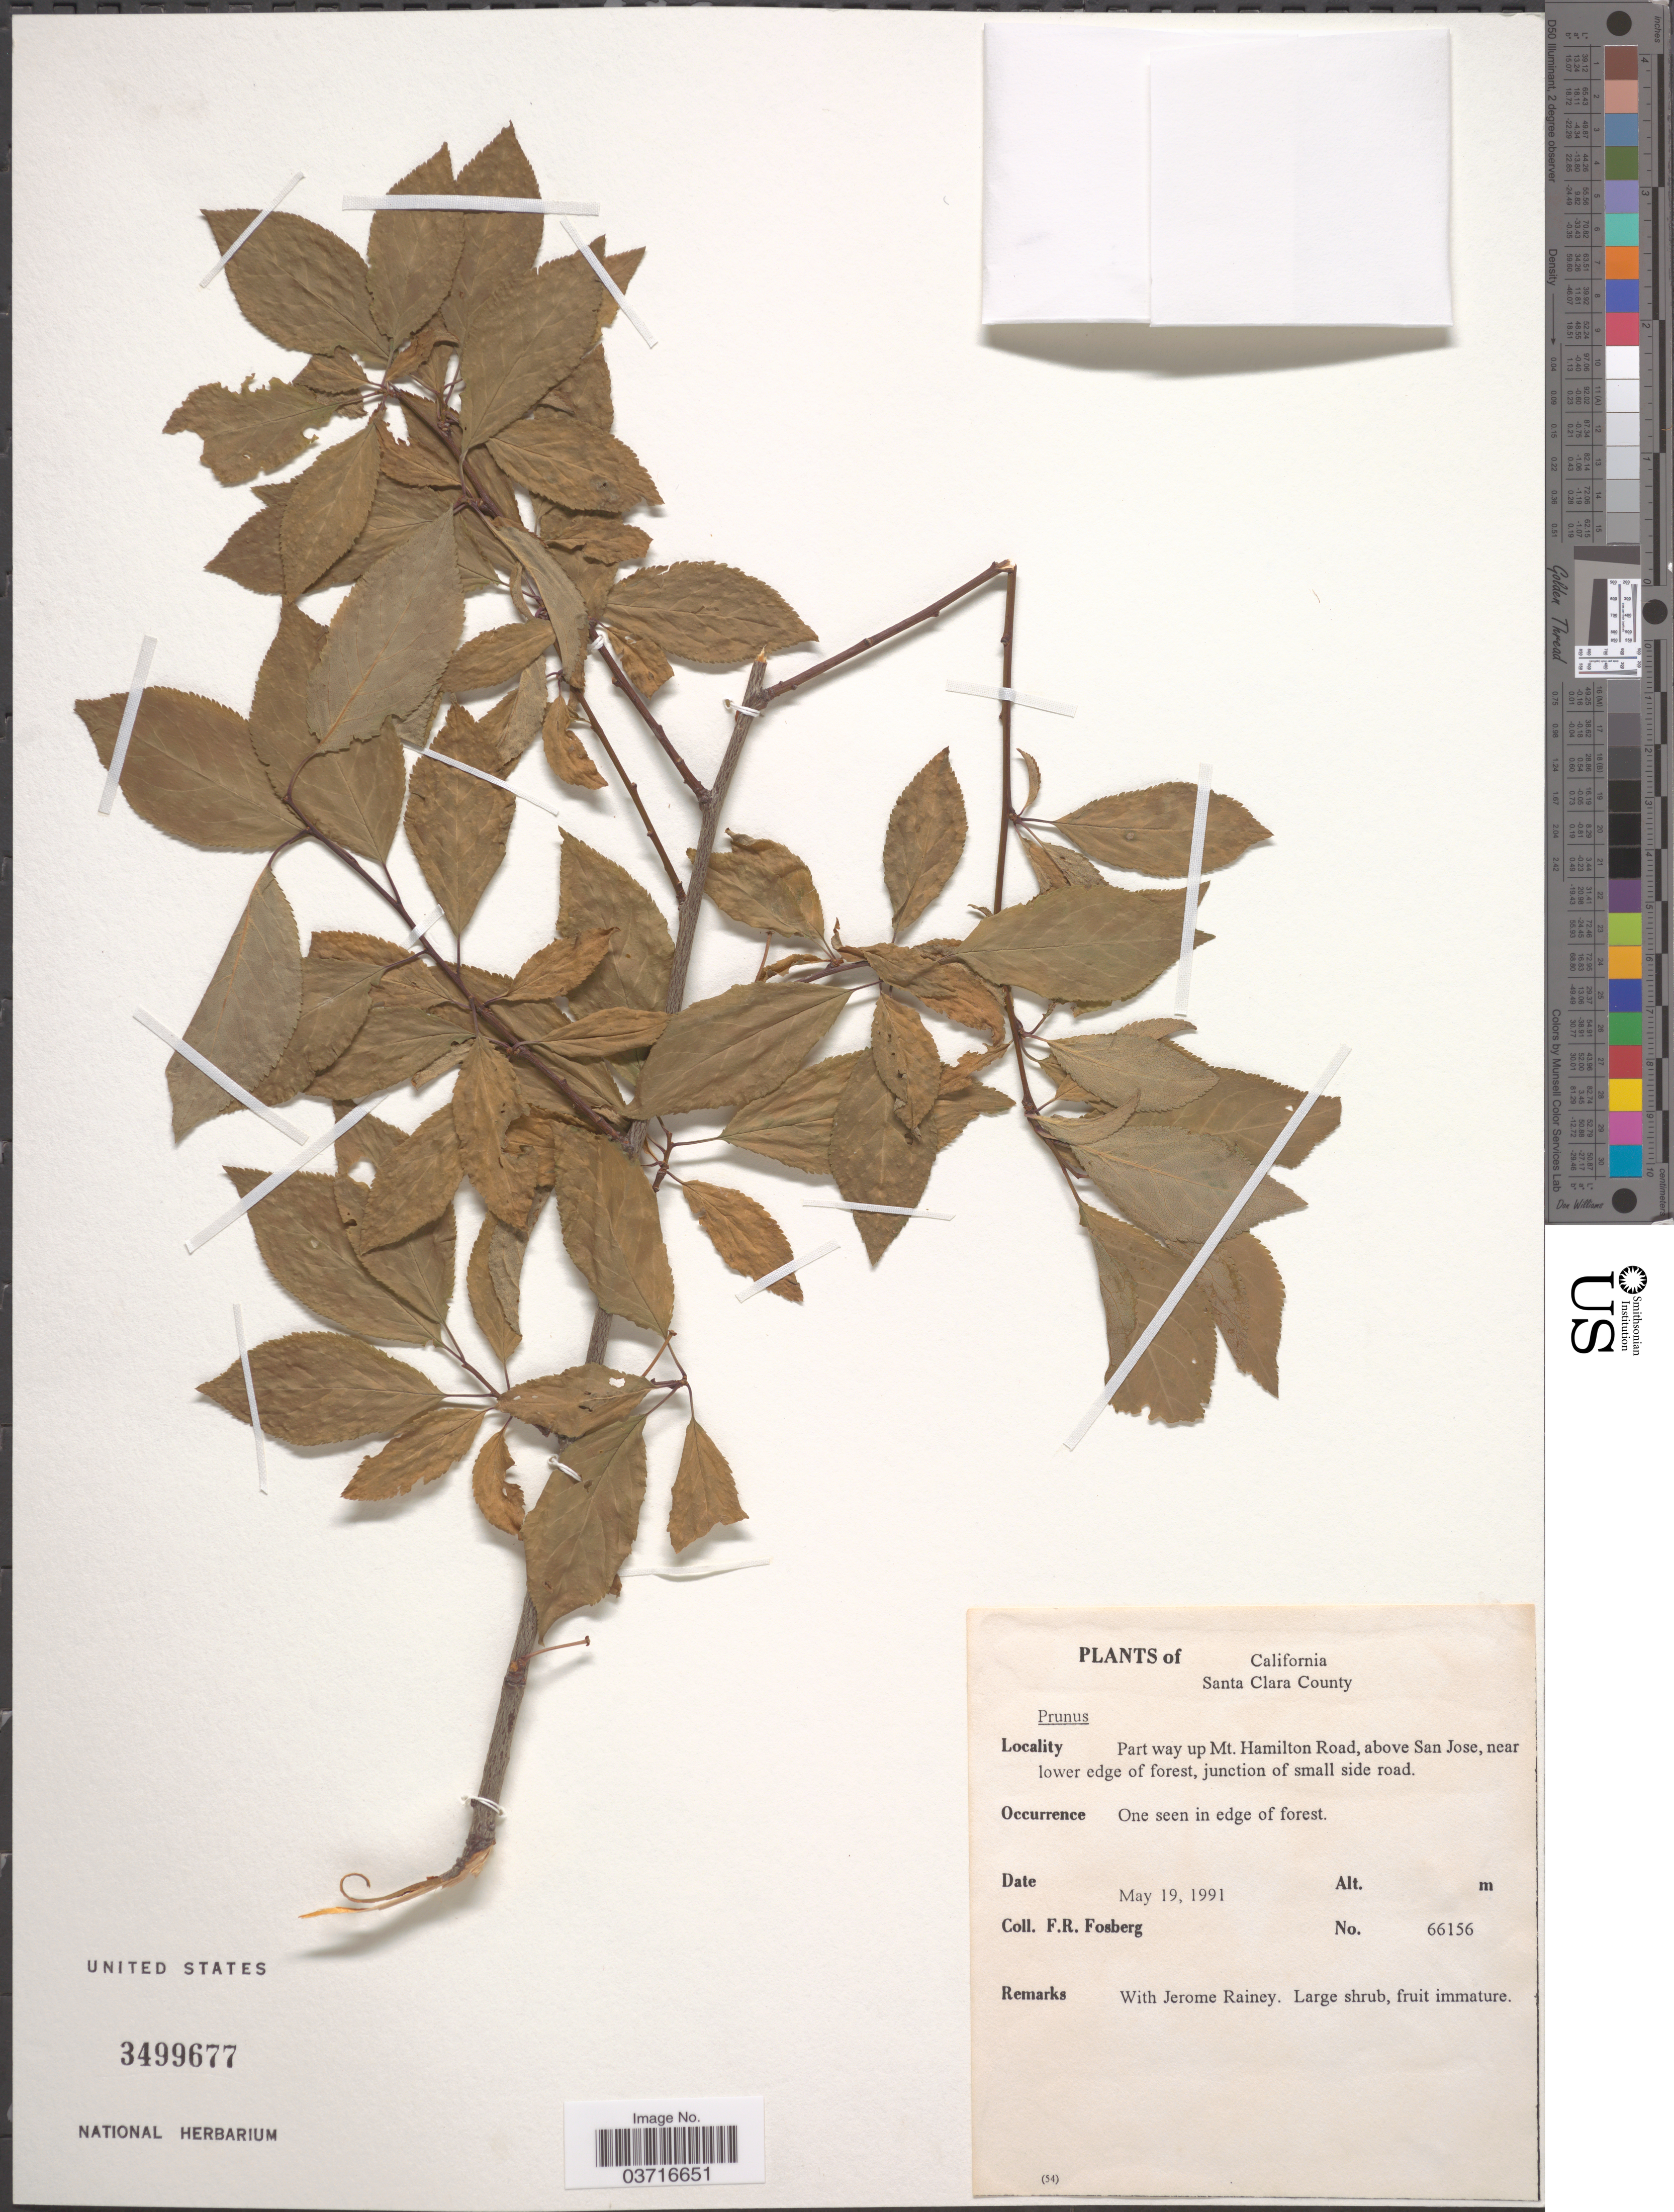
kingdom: Plantae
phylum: Tracheophyta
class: Magnoliopsida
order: Rosales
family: Rosaceae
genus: Prunus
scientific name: Prunus sp.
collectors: F. R. Fosberg & J. Rainey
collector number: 66156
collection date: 1991-05-19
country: United States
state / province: California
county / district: Santa Clara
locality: Santa Clara County. Part way up Mt. Hamilton Road, above San Jose, near lower edge of forest, junction of small side road.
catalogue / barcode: US 3499677